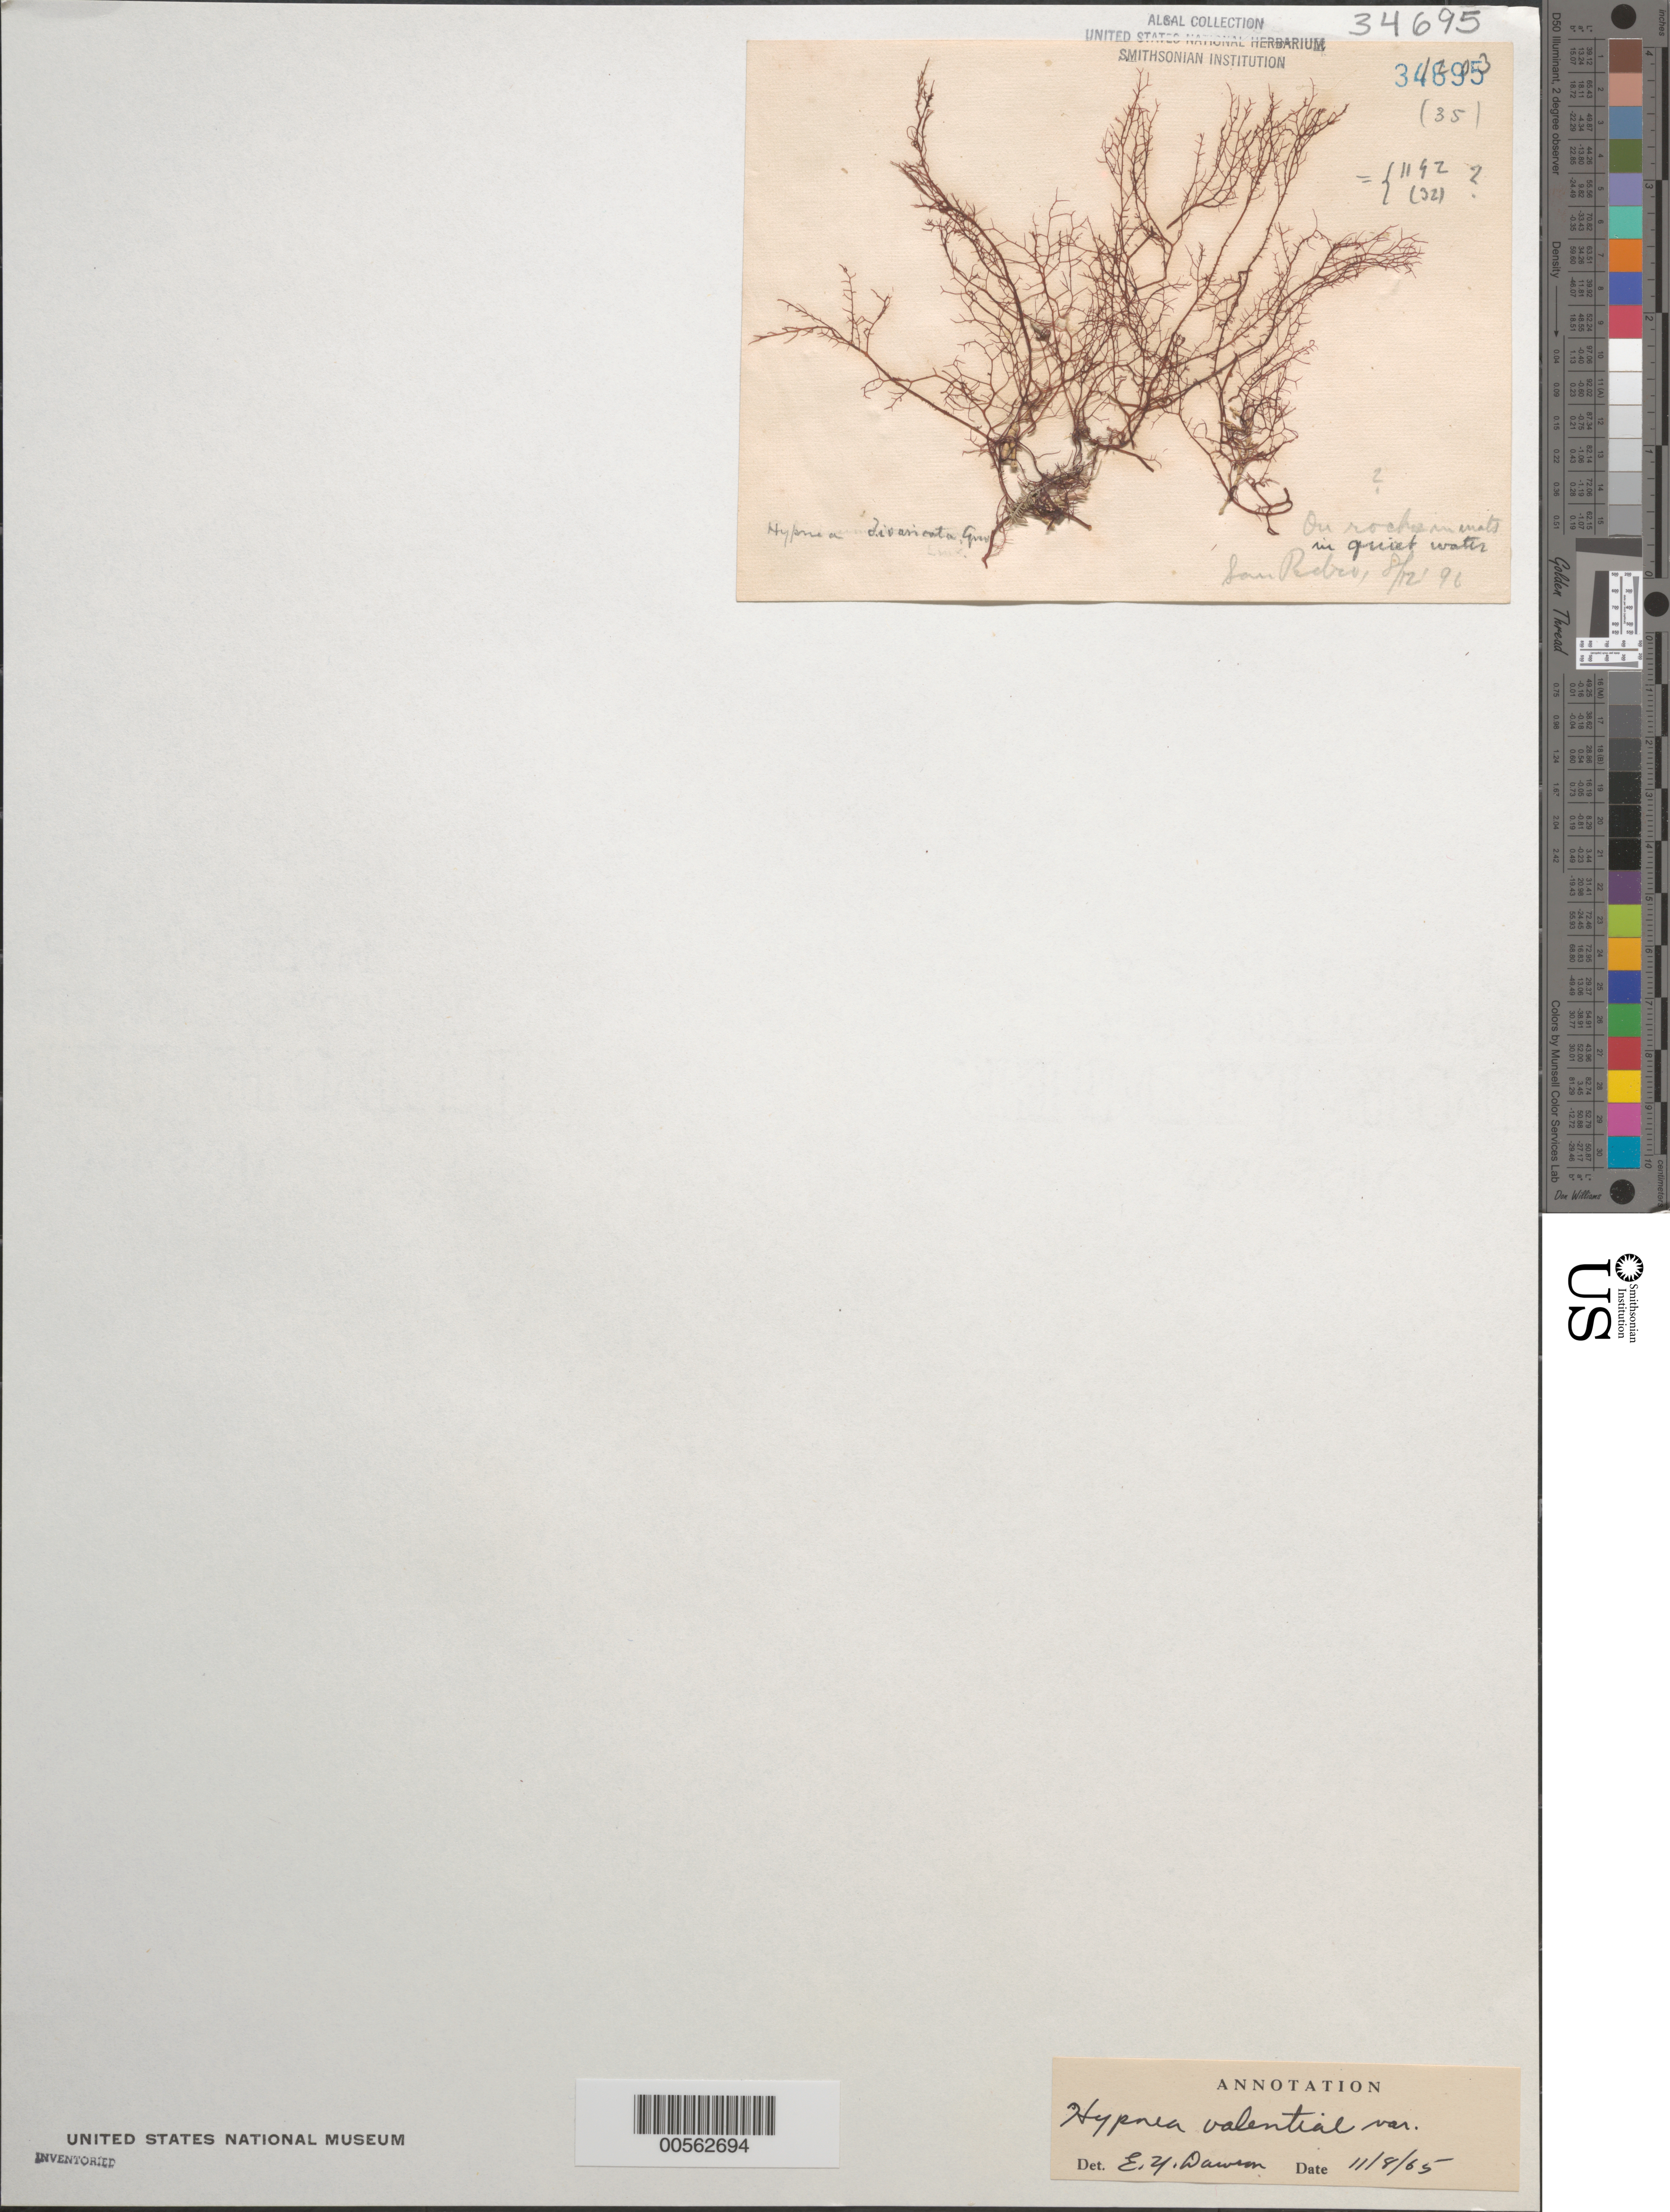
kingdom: Plantae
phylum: Rhodophyta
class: Florideophyceae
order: Gigartinales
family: Cystocloniaceae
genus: Hypnea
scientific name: Hypnea valentiae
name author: (Turner) Mont.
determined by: Dawson, E. Y.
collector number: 1203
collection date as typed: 12 Aug 1896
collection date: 1896-08-12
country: United States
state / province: California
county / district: Los Angeles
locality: San Pedro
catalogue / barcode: US 34695